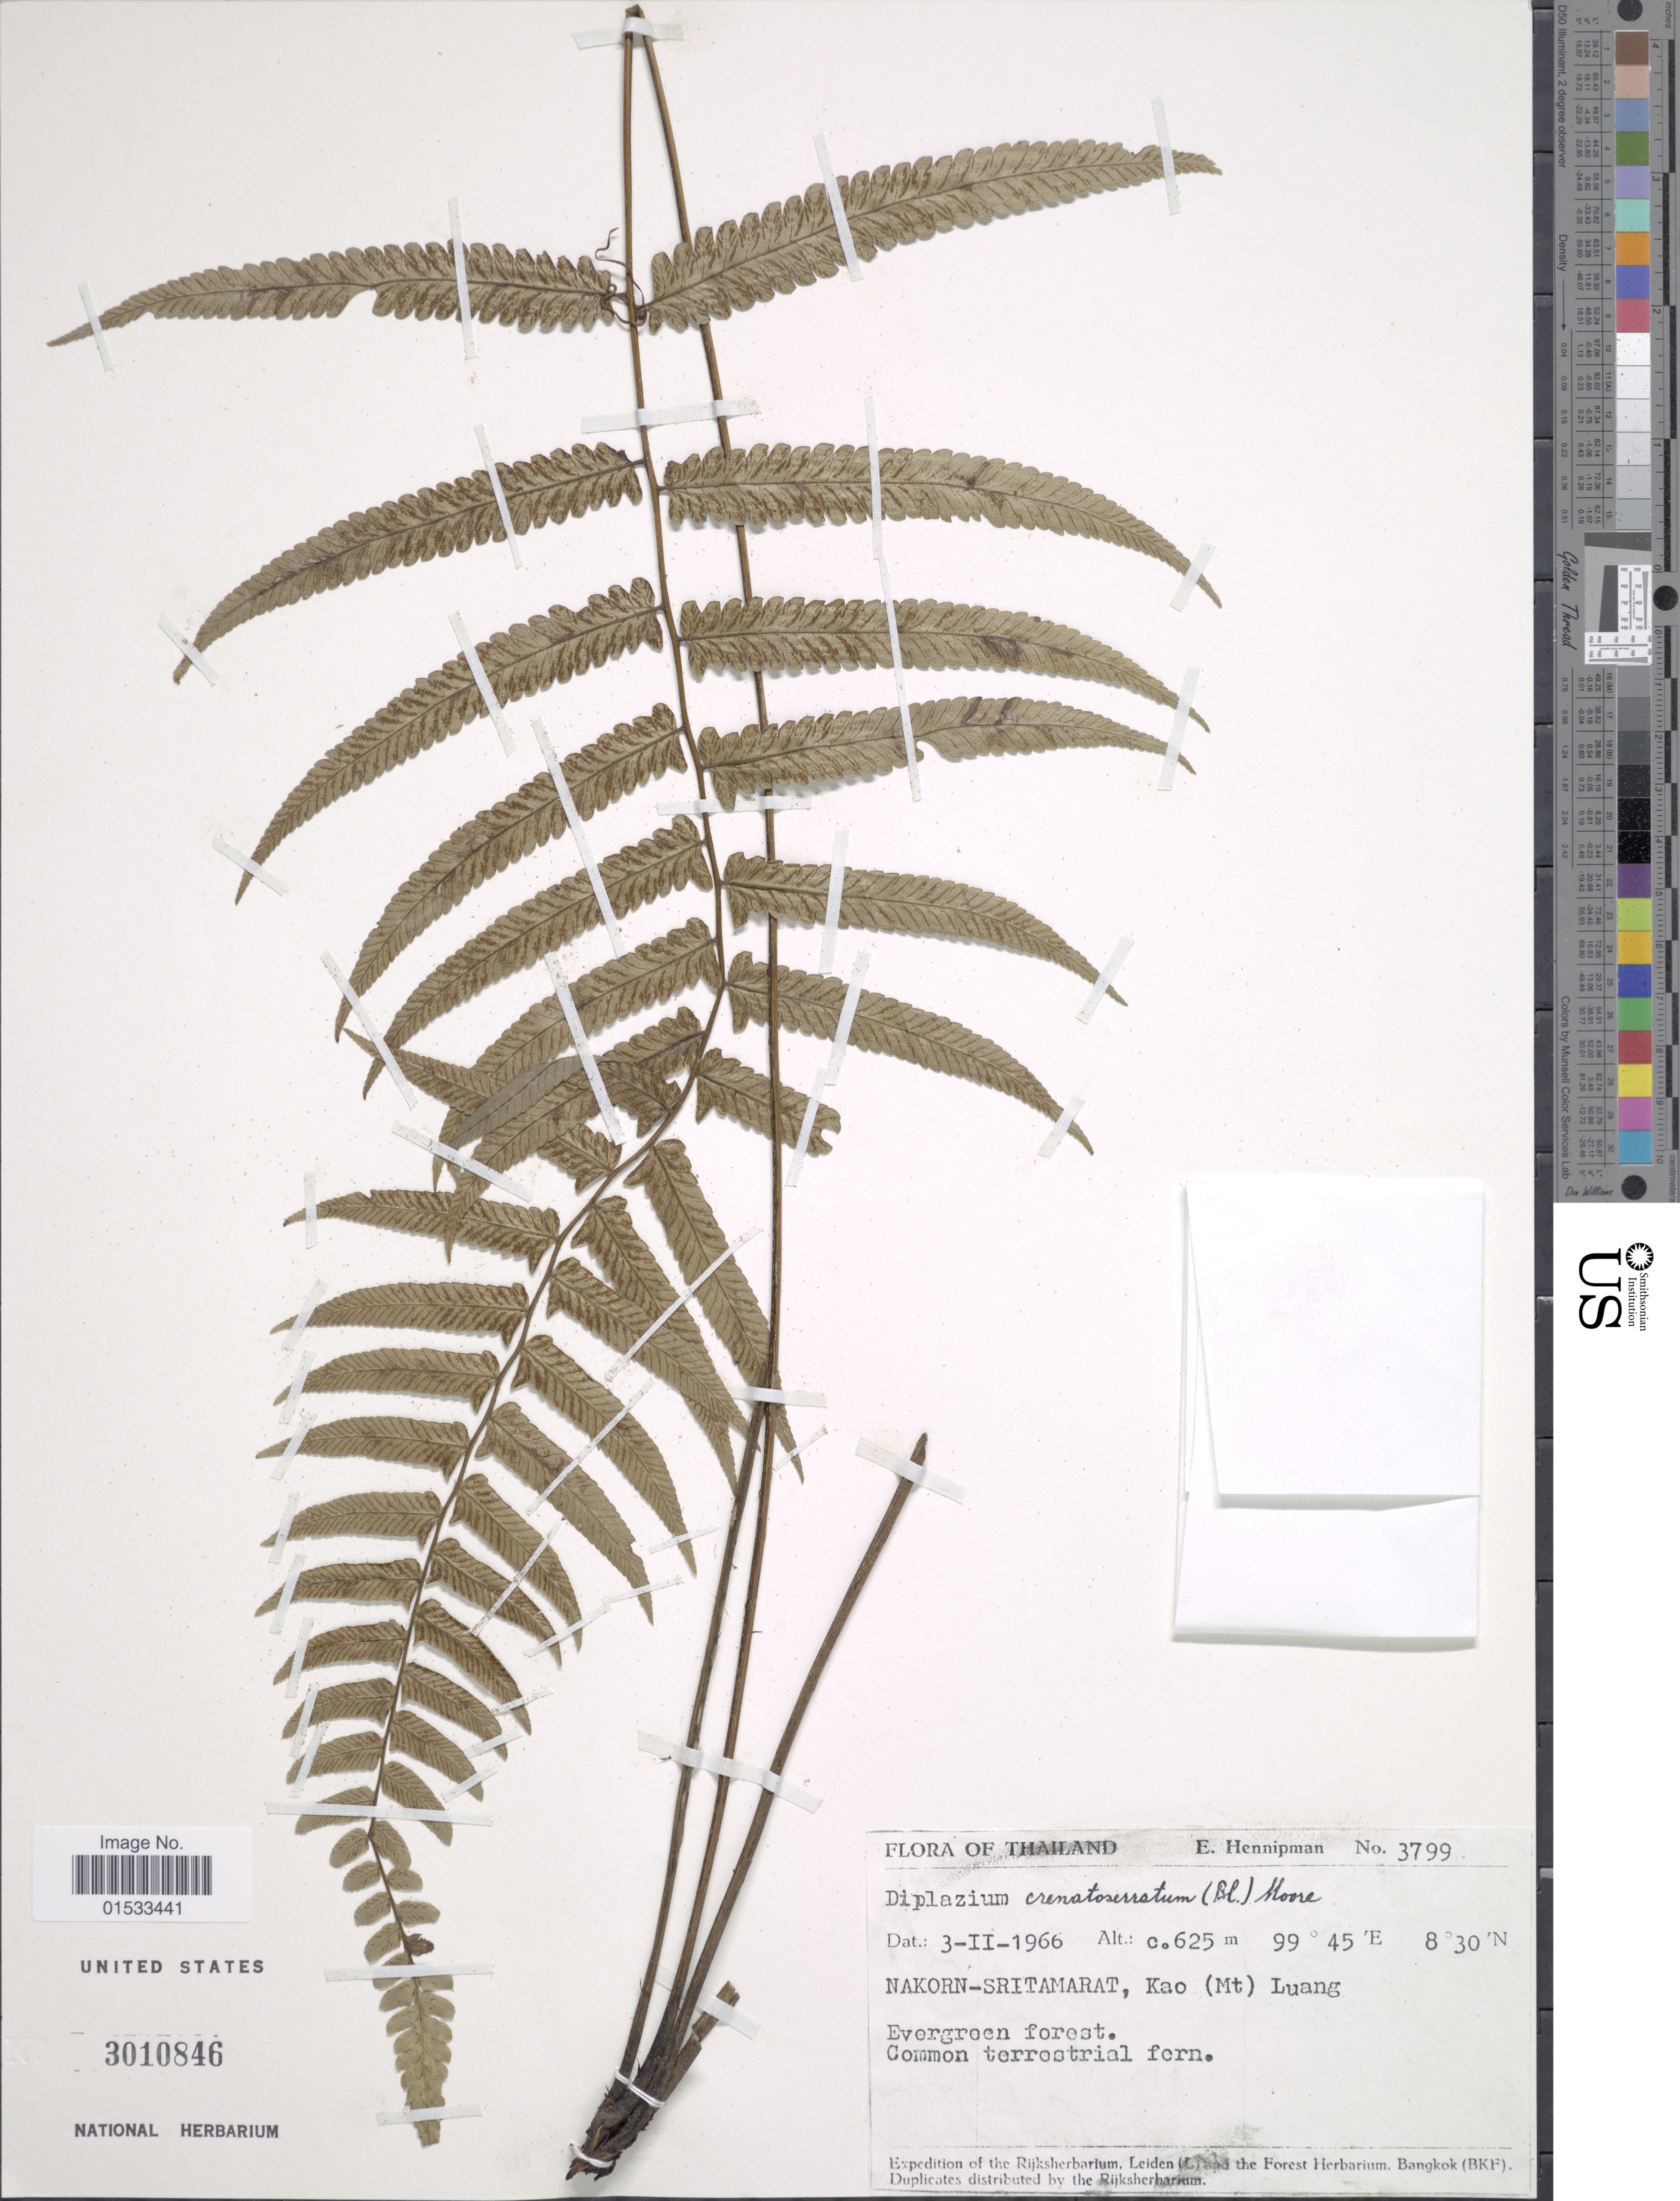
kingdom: Plantae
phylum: Tracheophyta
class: Polypodiopsida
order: Polypodiales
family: Athyriaceae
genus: Diplazium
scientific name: Diplazium crenatoserratum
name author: (Blume) T. Moore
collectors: E. Hennipman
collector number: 3799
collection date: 1966-02-03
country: Thailand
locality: Nakorn- Sritamarat, Kao (Mt) Luang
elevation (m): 625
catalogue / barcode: US 3010846